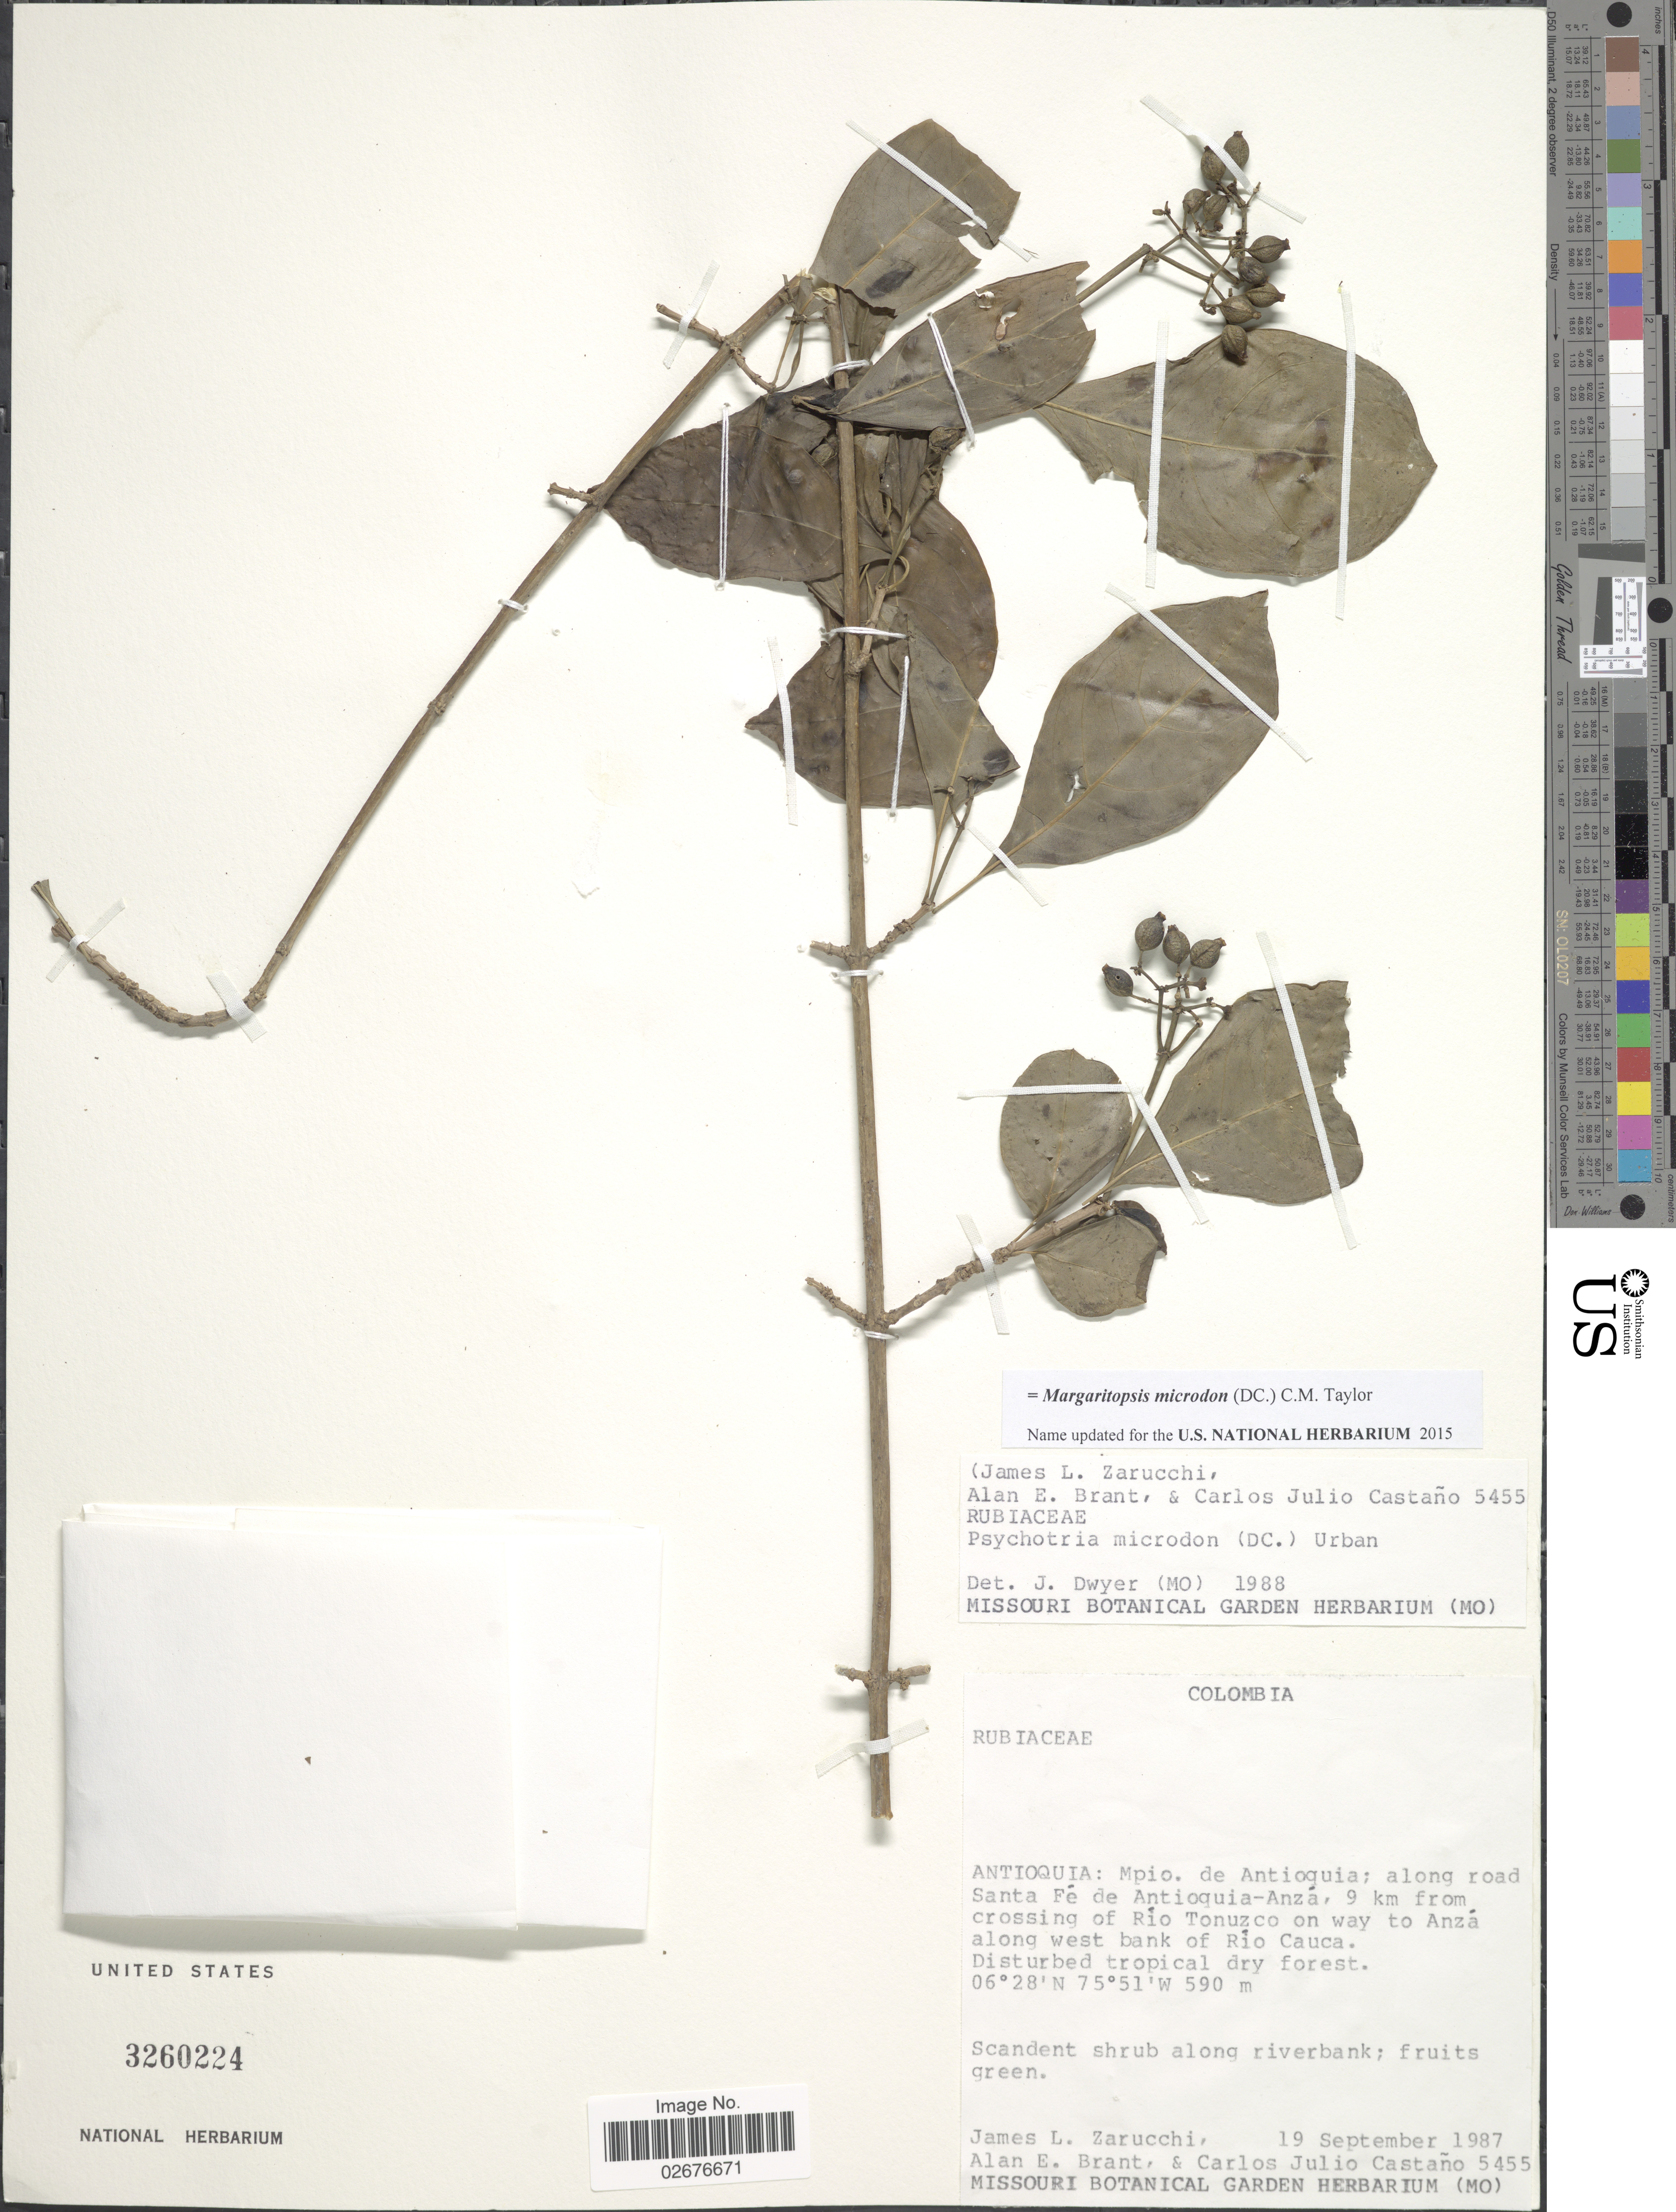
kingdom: Plantae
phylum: Tracheophyta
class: Magnoliopsida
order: Gentianales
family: Rubiaceae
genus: Margaritopsis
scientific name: Margaritopsis microdon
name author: (DC.) C.M. Taylor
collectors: J. L. Zarucchi, A. Brant & C. Castaño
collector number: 5455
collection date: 1987-09-19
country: Colombia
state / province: Antioquia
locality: Mpio. de Antioquia; along road Santa Fe de Antioquia-Anza, 9 km from crossing of Rio Tonuzco on way to Anza along west bank of Rio Cauca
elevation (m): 590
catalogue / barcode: US 3260224